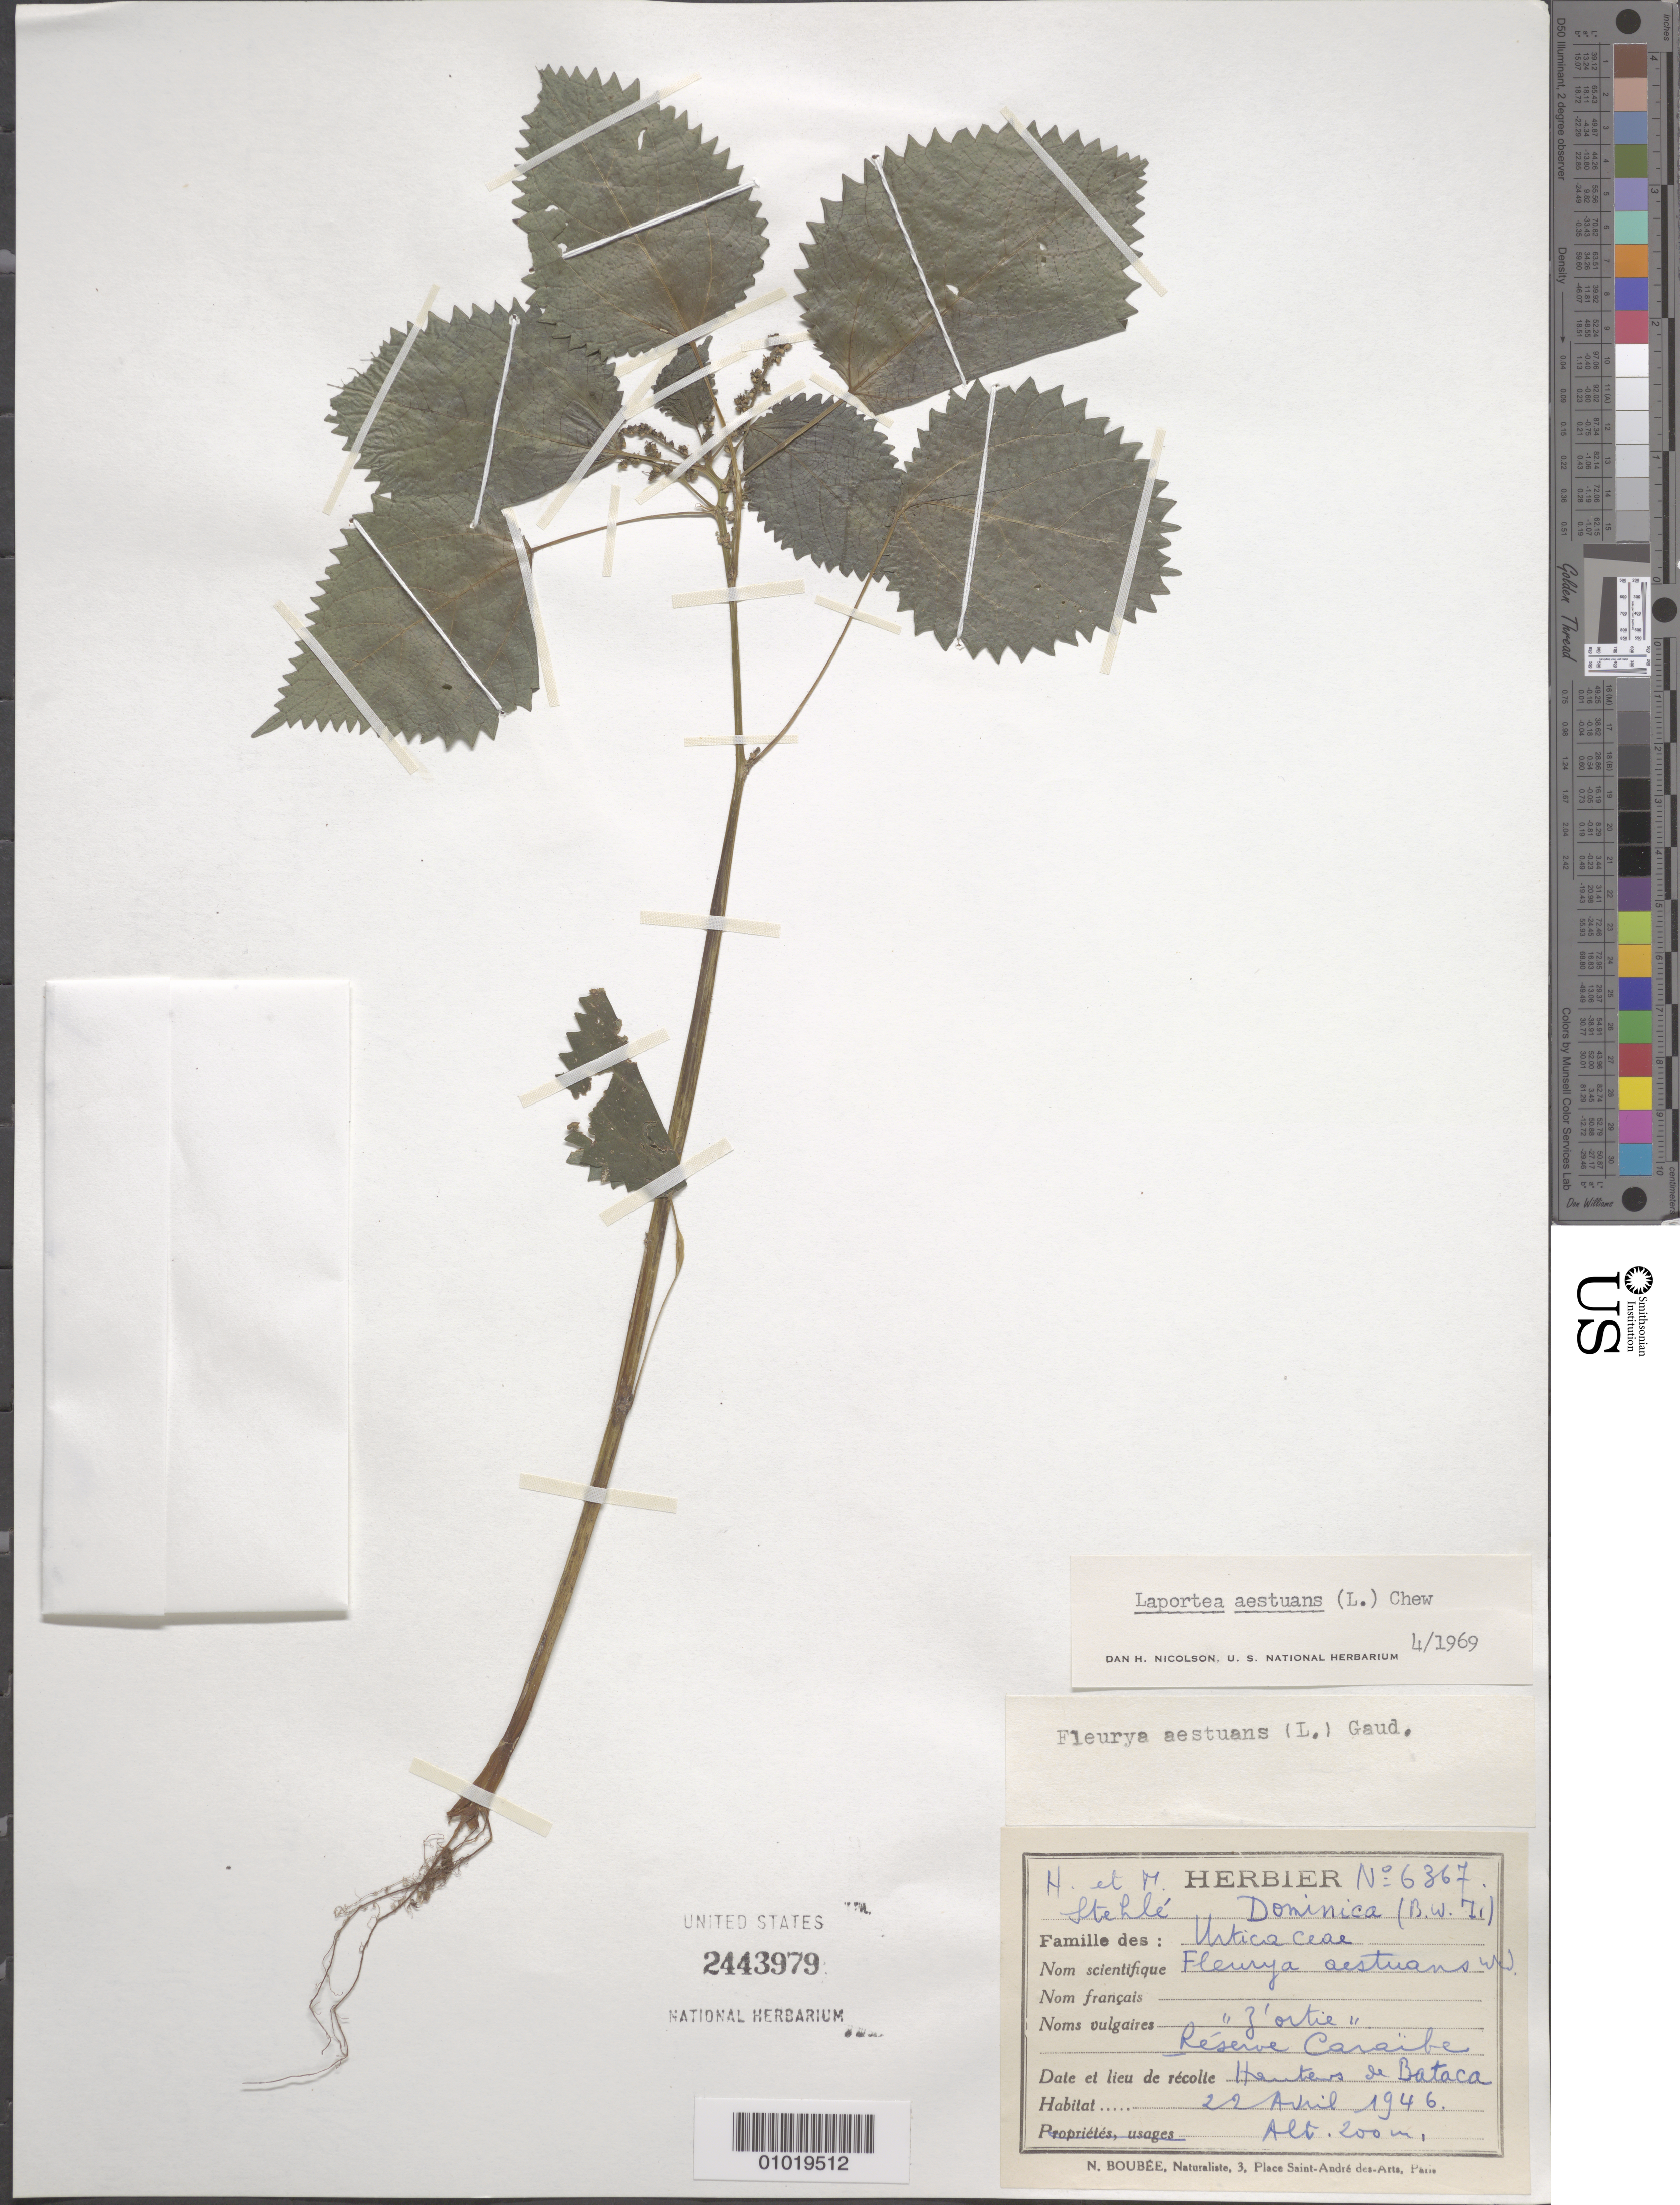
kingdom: Plantae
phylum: Tracheophyta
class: Magnoliopsida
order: Rosales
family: Urticaceae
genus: Laportea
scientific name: Laportea aestuans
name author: (L.) Chew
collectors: H. Stehlé & M. Stehlé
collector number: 6367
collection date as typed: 22 Apr 1946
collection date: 1946-04-22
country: Dominica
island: Dominica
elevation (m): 200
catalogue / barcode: US 2443979